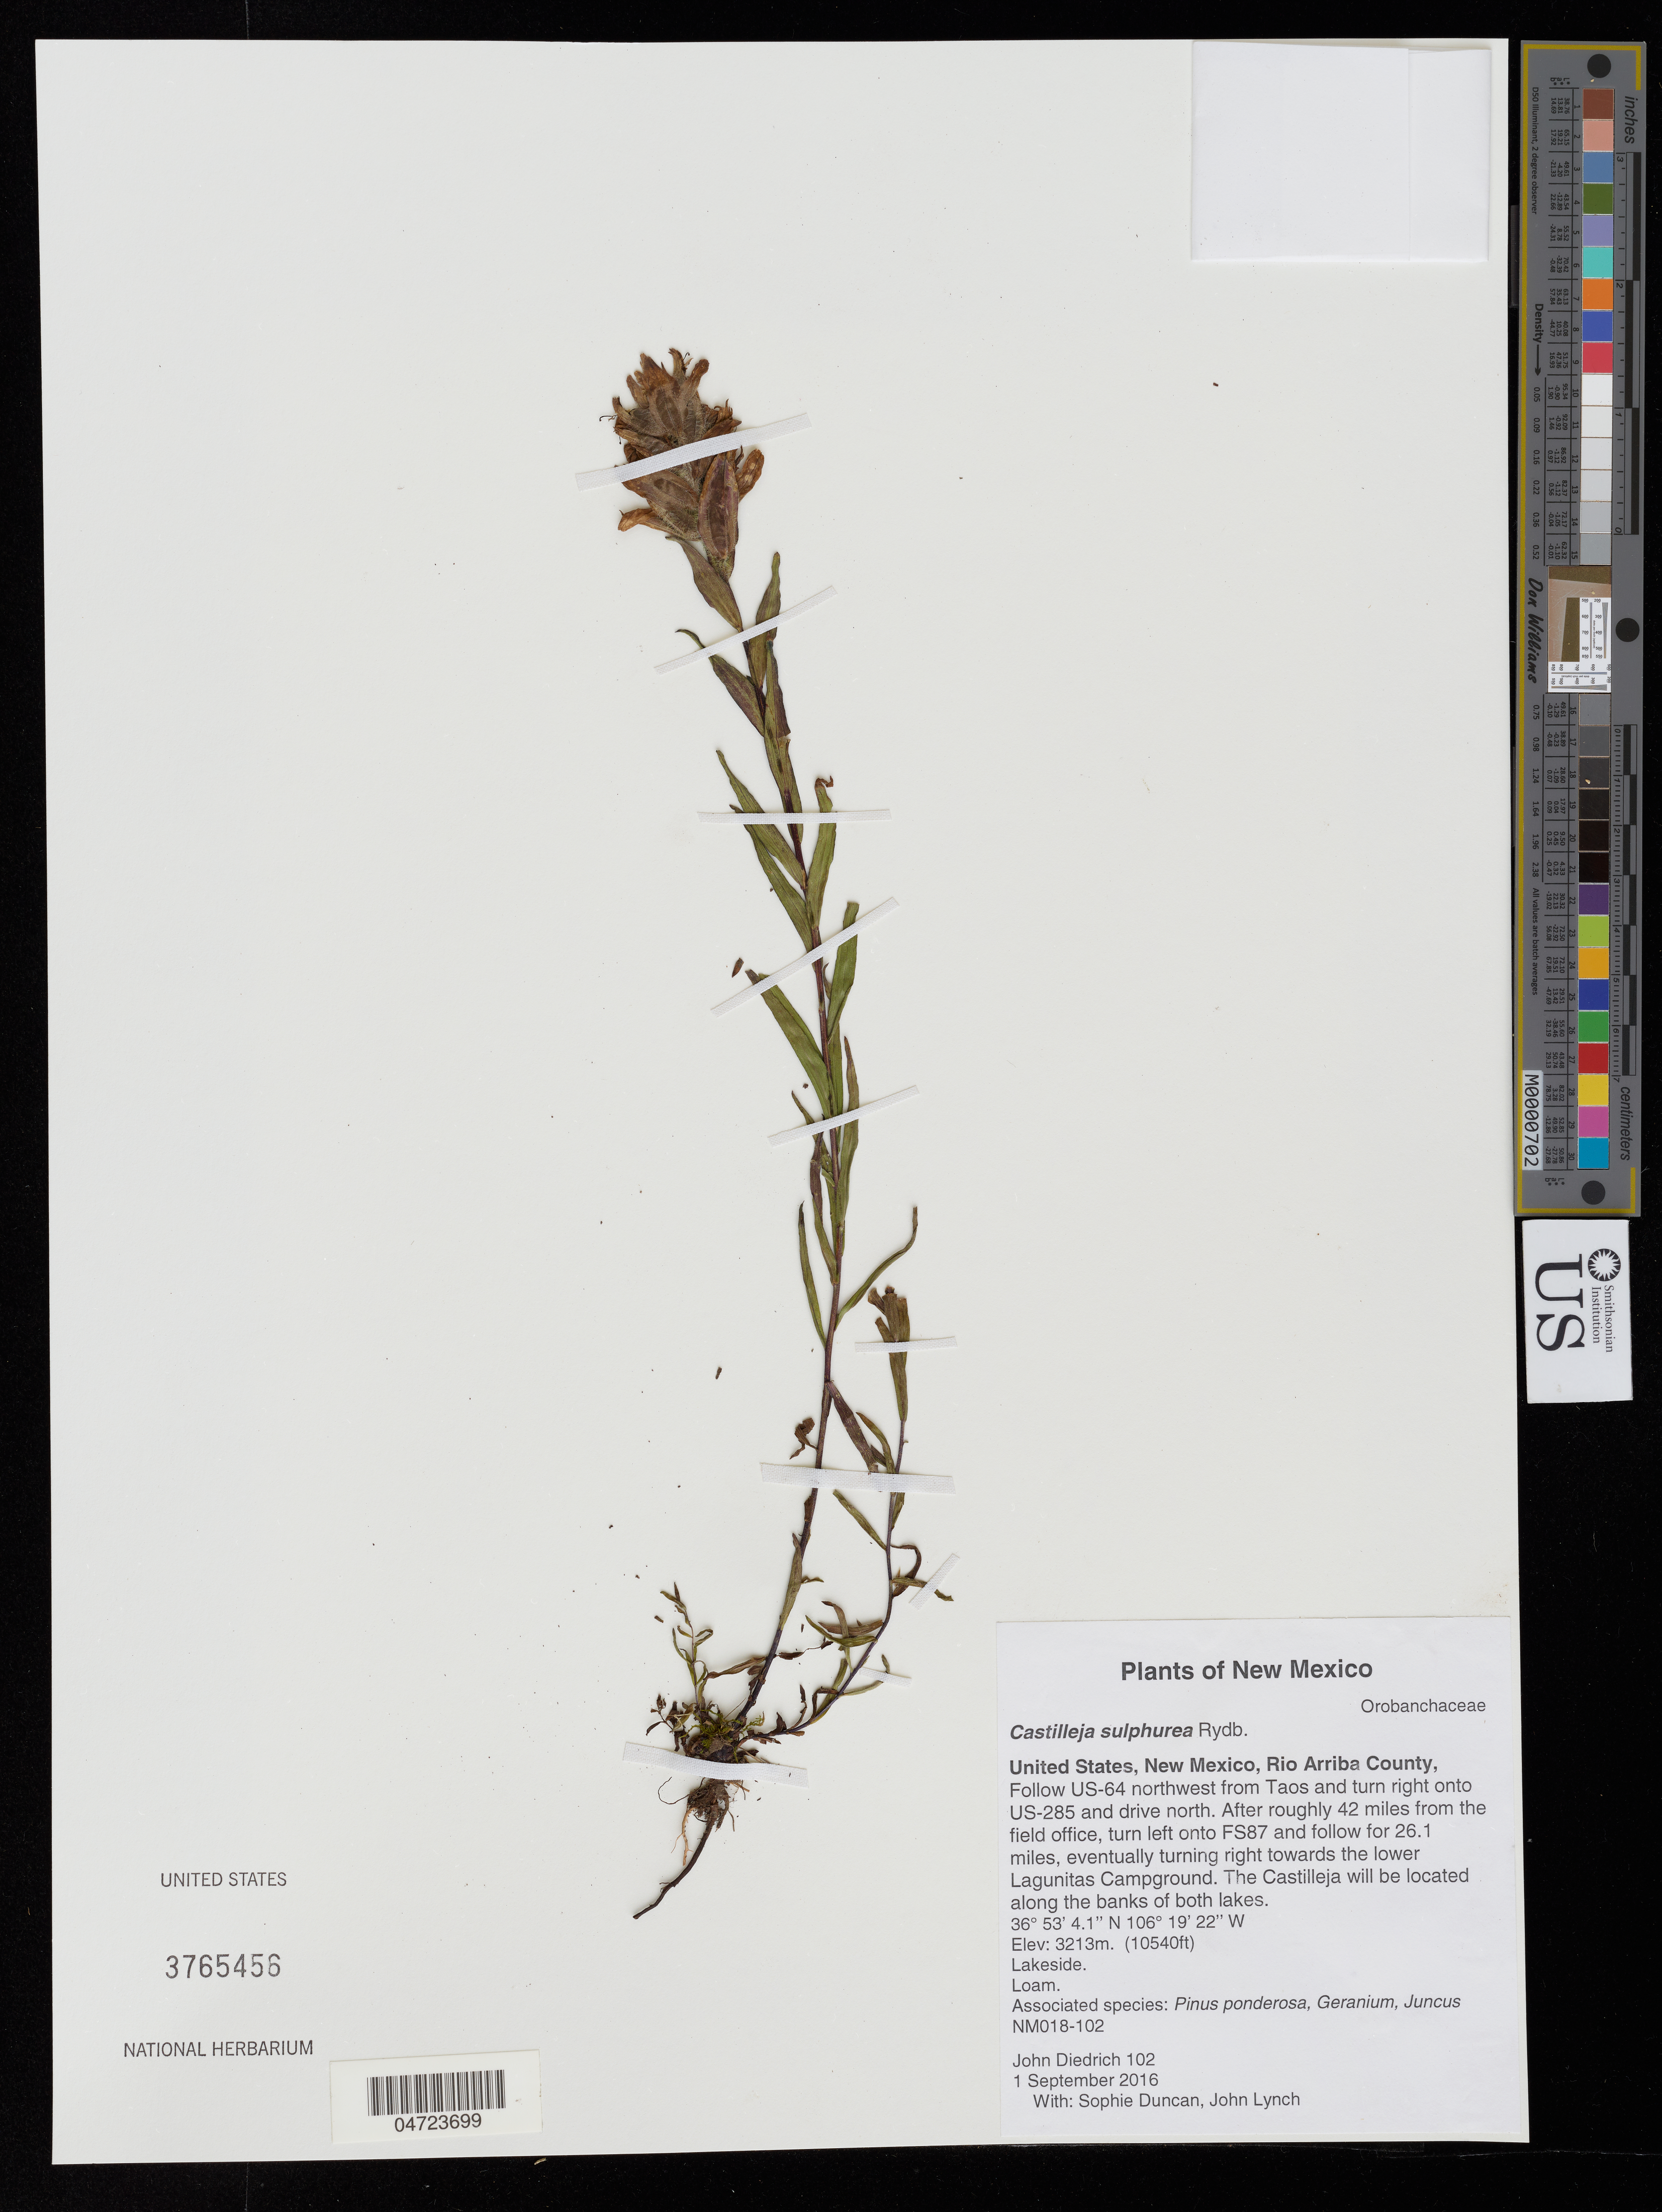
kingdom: Plantae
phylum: Tracheophyta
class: Magnoliopsida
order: Lamiales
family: Orobanchaceae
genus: Castilleja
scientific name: Castilleja sulphurea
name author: Rydb.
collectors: J. Diedrich, S. Duncan & J. Lynch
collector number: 102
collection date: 2016-09-01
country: United States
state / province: New Mexico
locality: Rio Arriba County, Follow US-64 northwest from Taos and turn right onto US-285 and drive north. After roughly 42 miles from the field office, turn left onto FS87 and follow for 26.1 miles, eventually turning right towards the lower Lagunitas Campground. The Castilleja will be located along the banks of both lakes.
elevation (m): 3213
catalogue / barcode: US 3765456